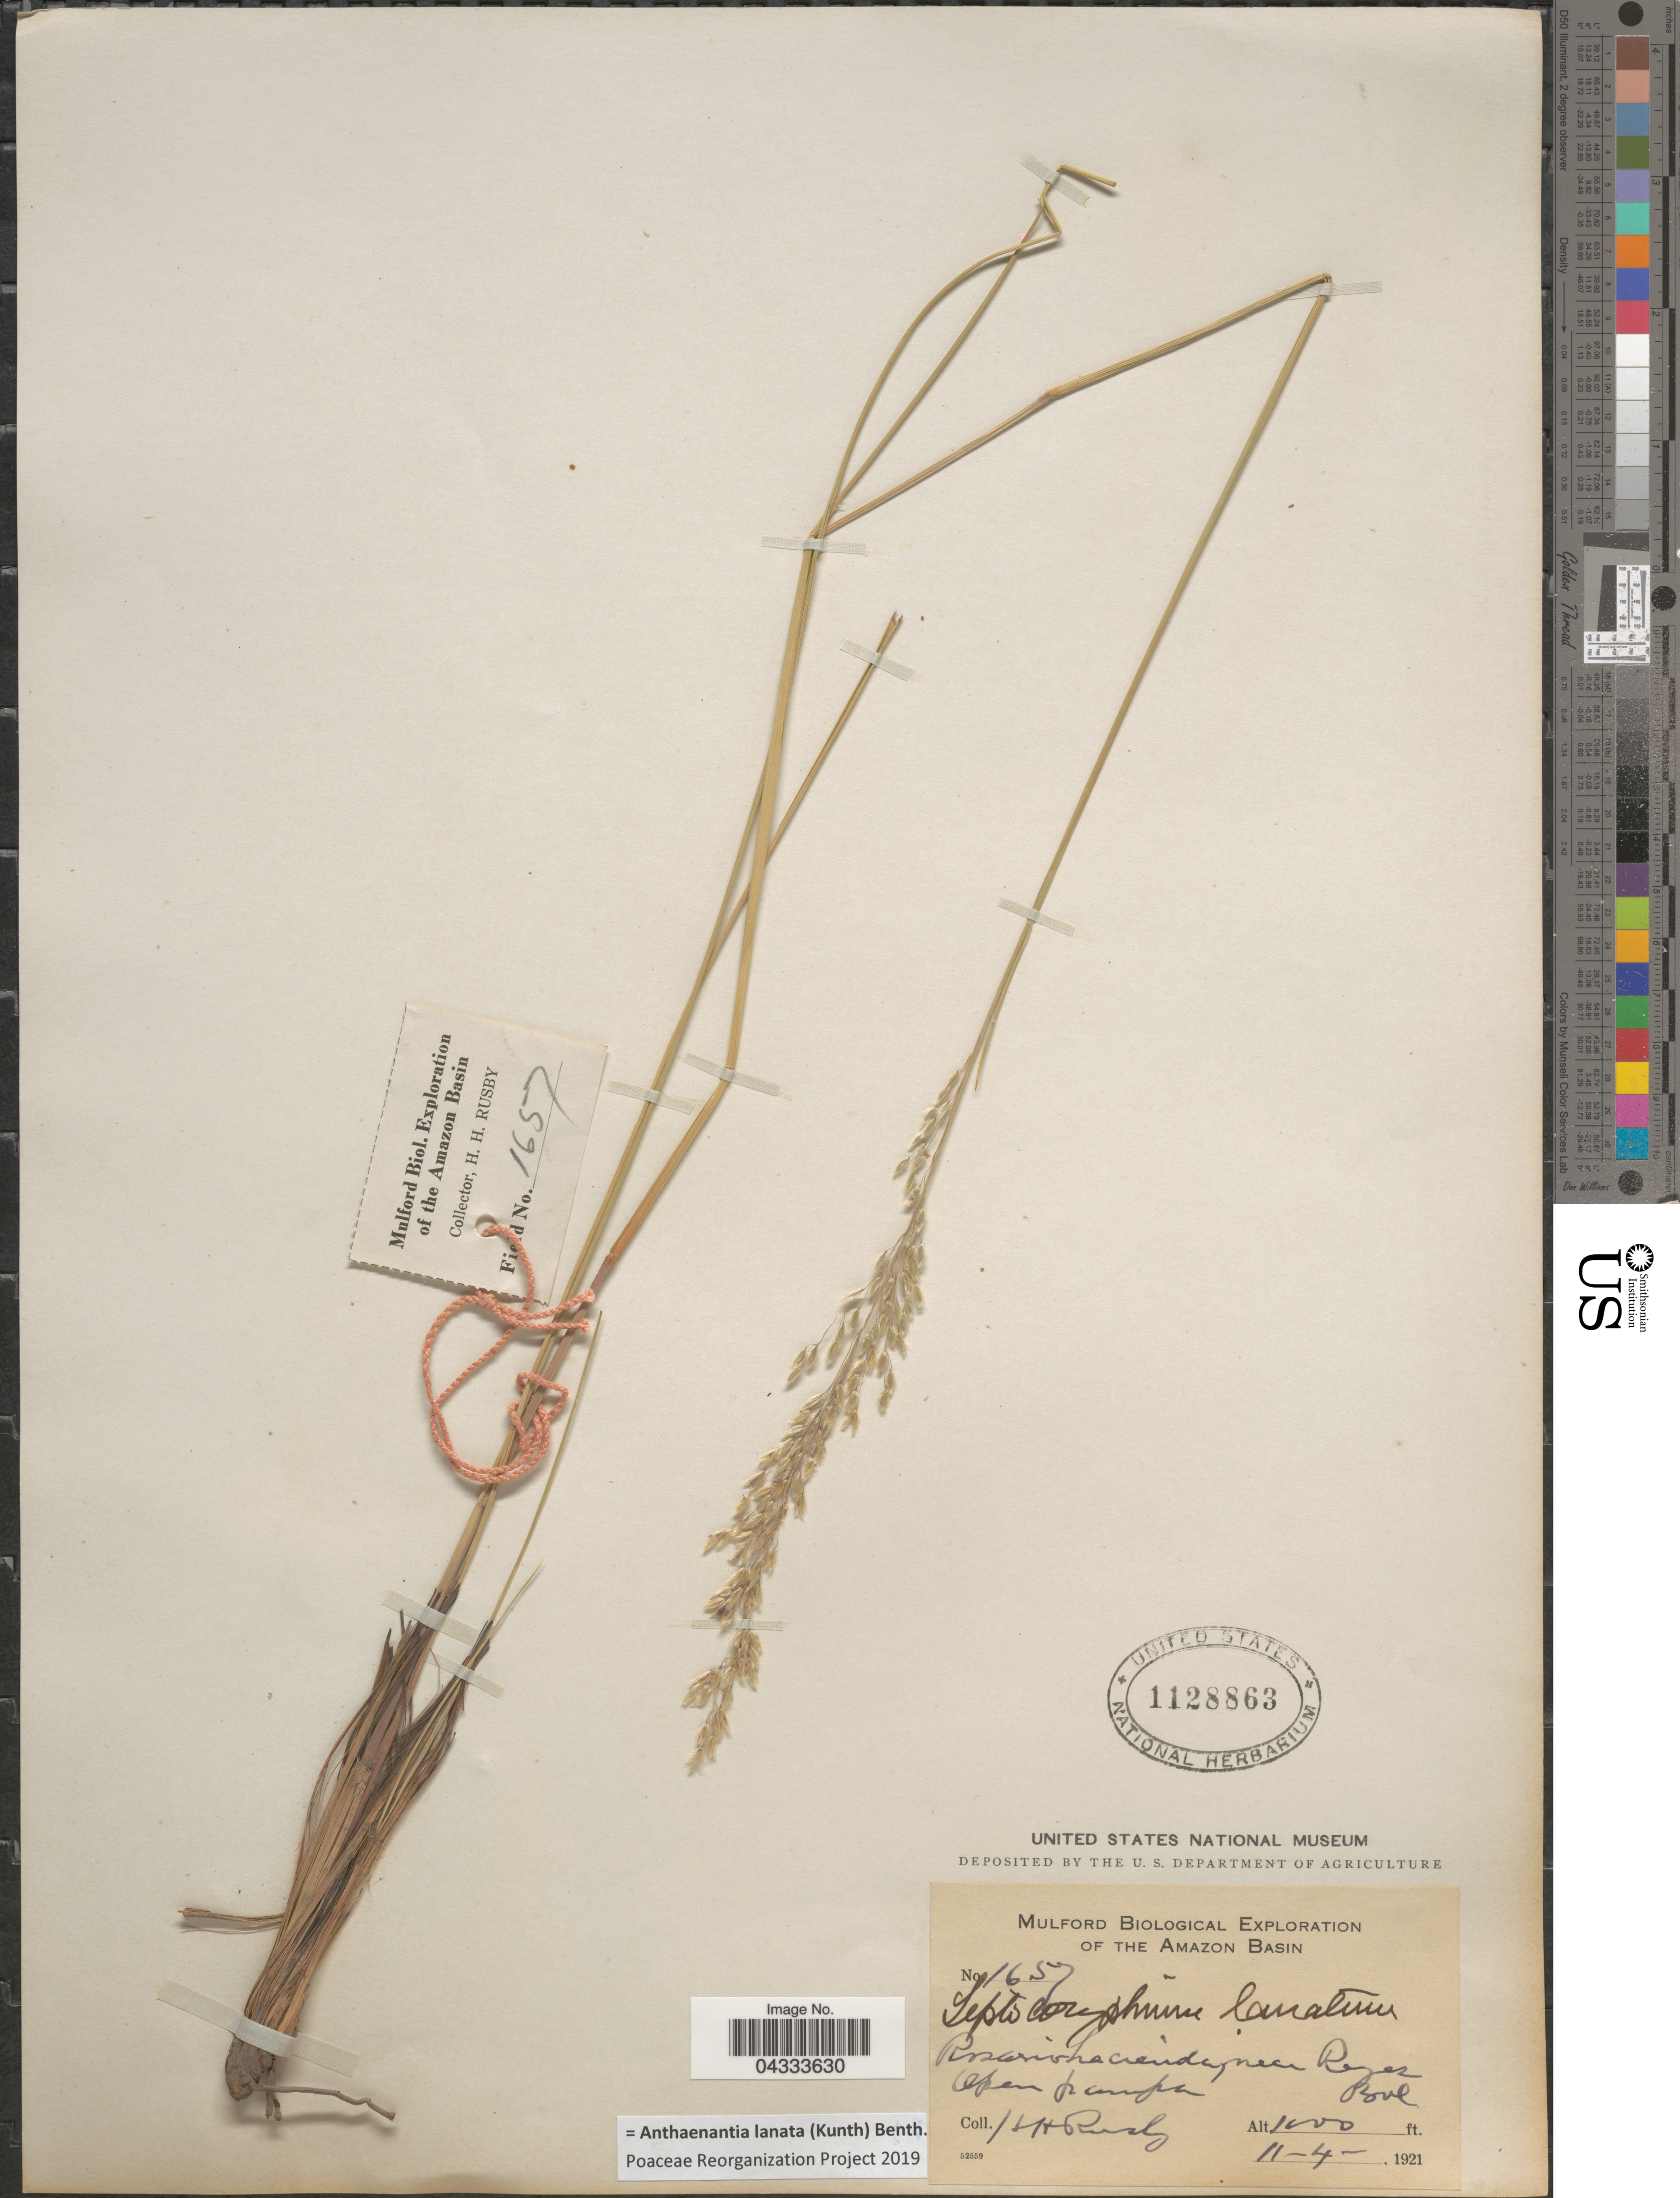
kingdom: Plantae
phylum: Tracheophyta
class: Liliopsida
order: Poales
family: Poaceae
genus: Anthaenantia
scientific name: Anthaenantia lanata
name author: (Kunth) Benth.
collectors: H. H. Rusby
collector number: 1657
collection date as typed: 11-4-1921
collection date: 1921-11-04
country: Bolivia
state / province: Beni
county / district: José Ballivián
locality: Rosario Hacienda near Reyes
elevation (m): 305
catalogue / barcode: US 1128863